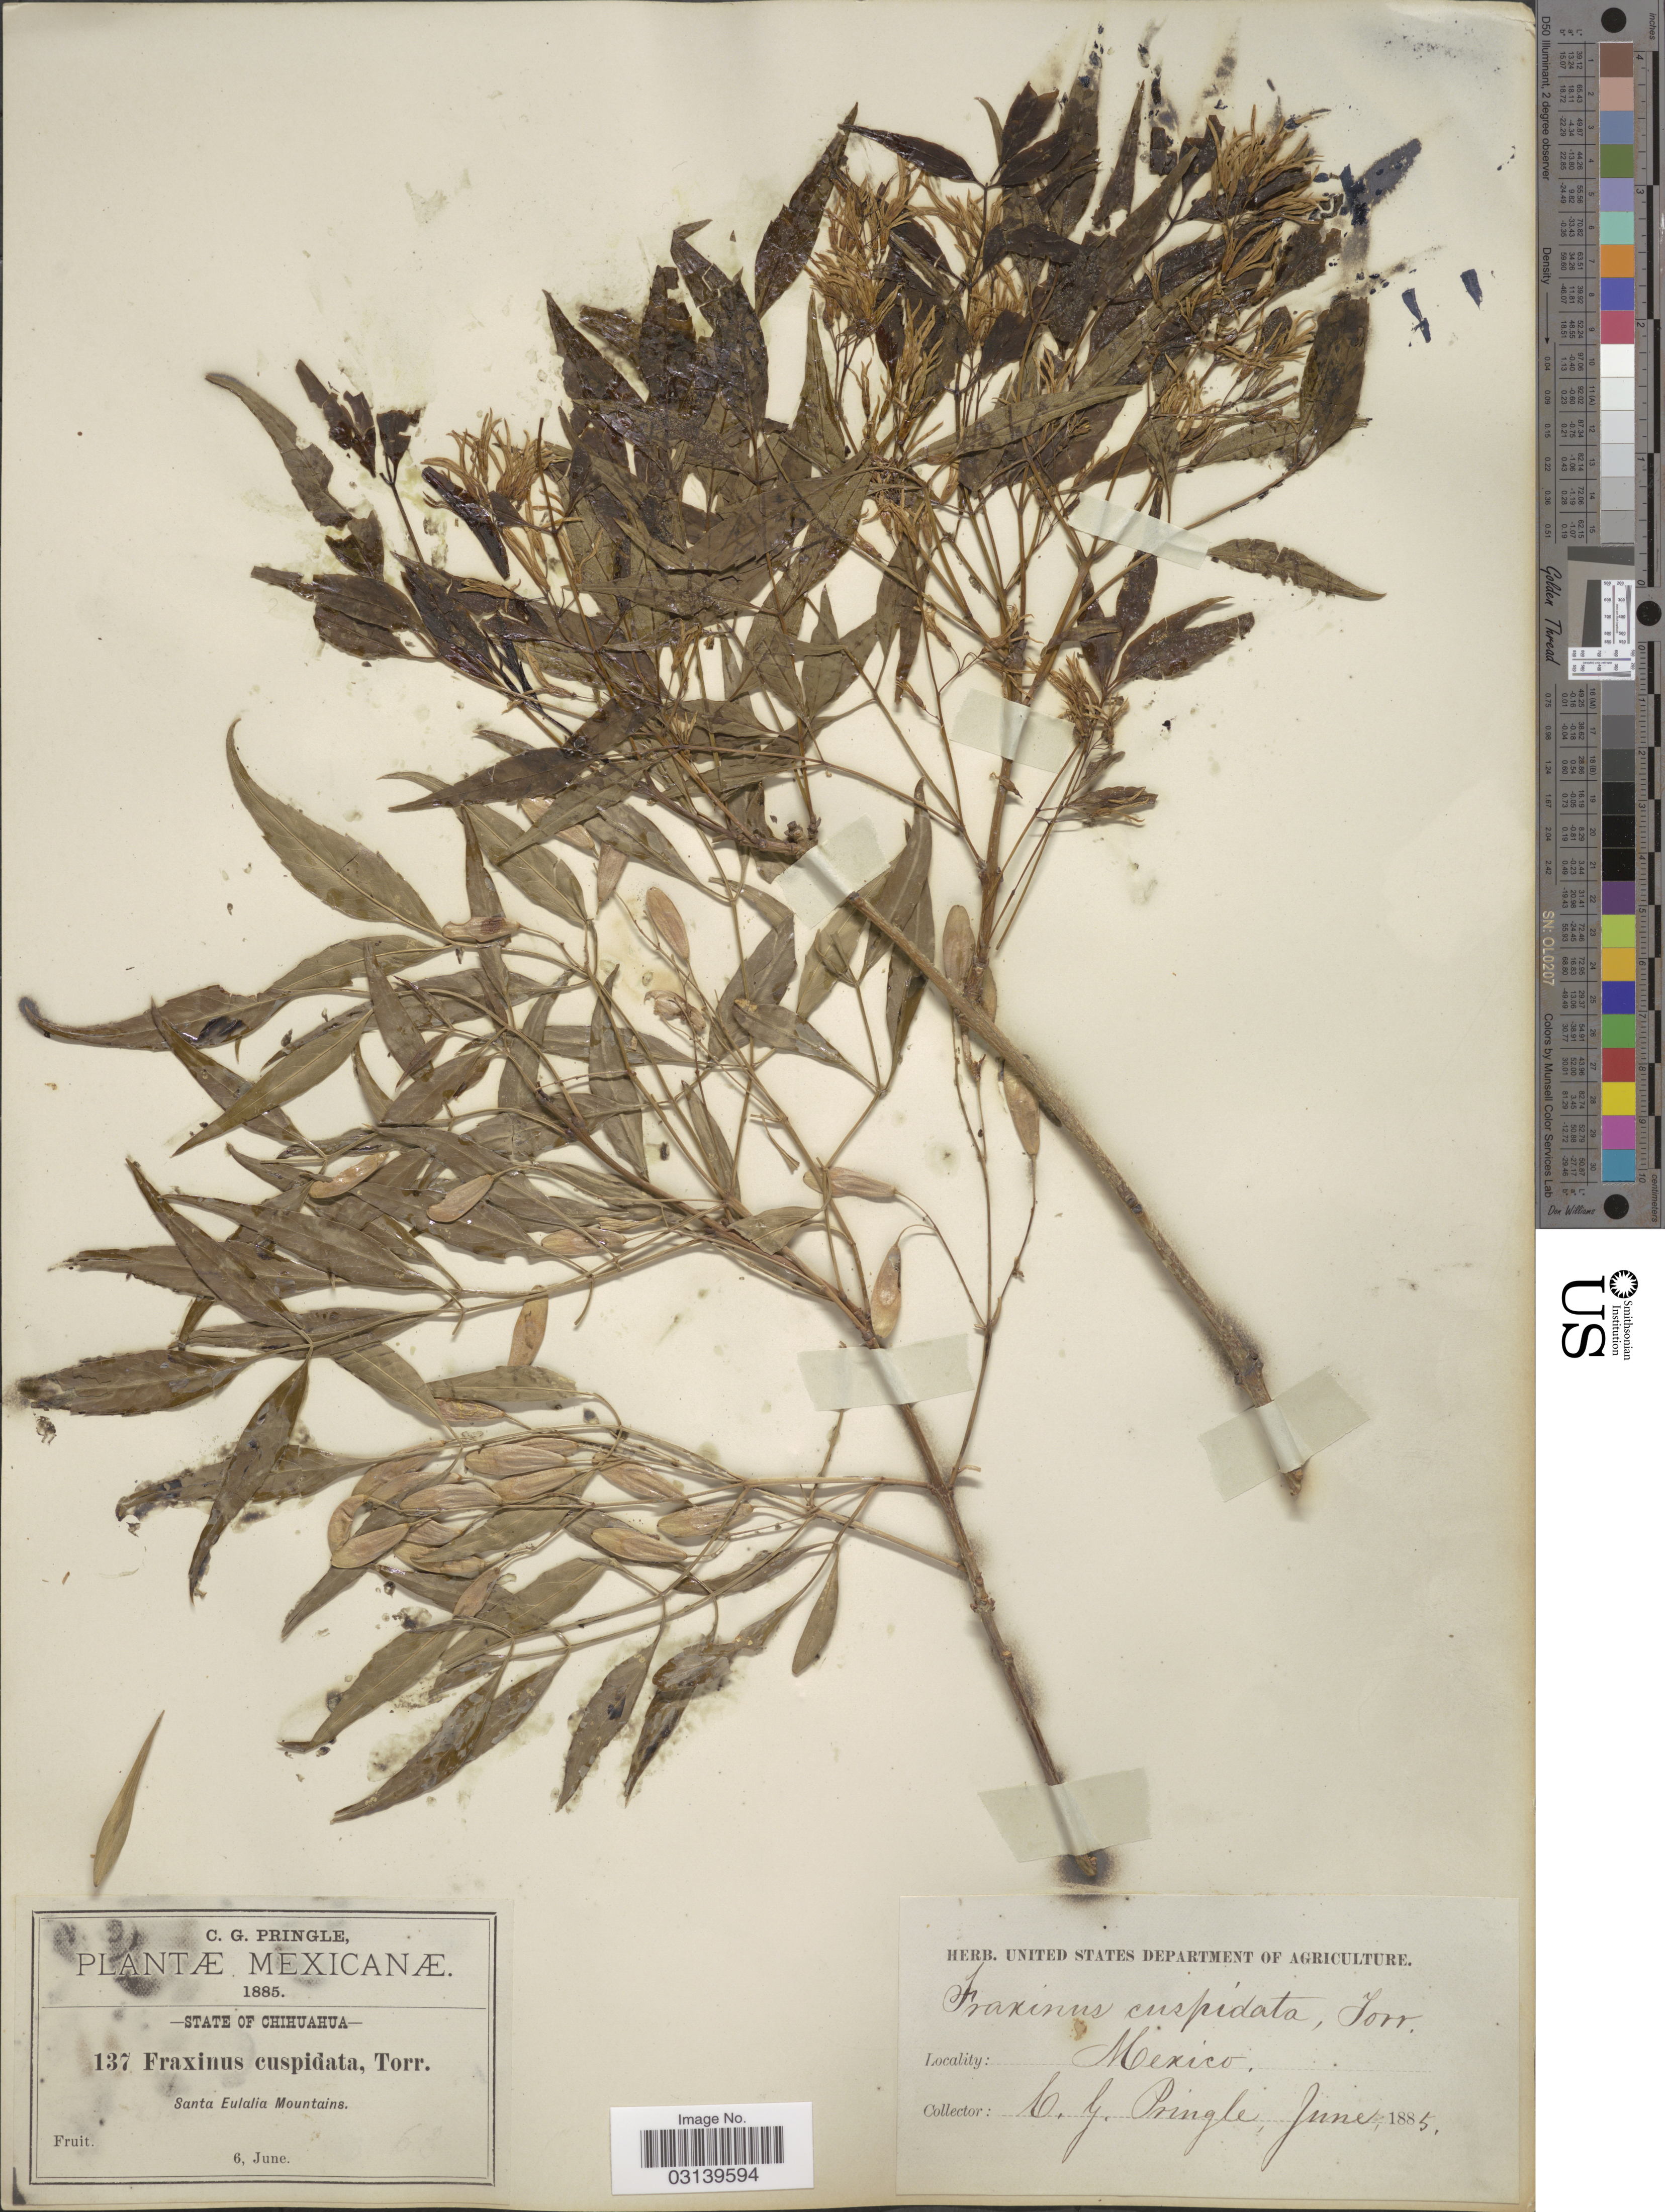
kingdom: Plantae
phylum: Tracheophyta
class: Magnoliopsida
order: Lamiales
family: Oleaceae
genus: Fraxinus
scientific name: Fraxinus cuspidata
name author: Torr.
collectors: C. G. Pringle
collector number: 137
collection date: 1885-06-06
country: Mexico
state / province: Chihuahua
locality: Santa Eulalia Mountains.